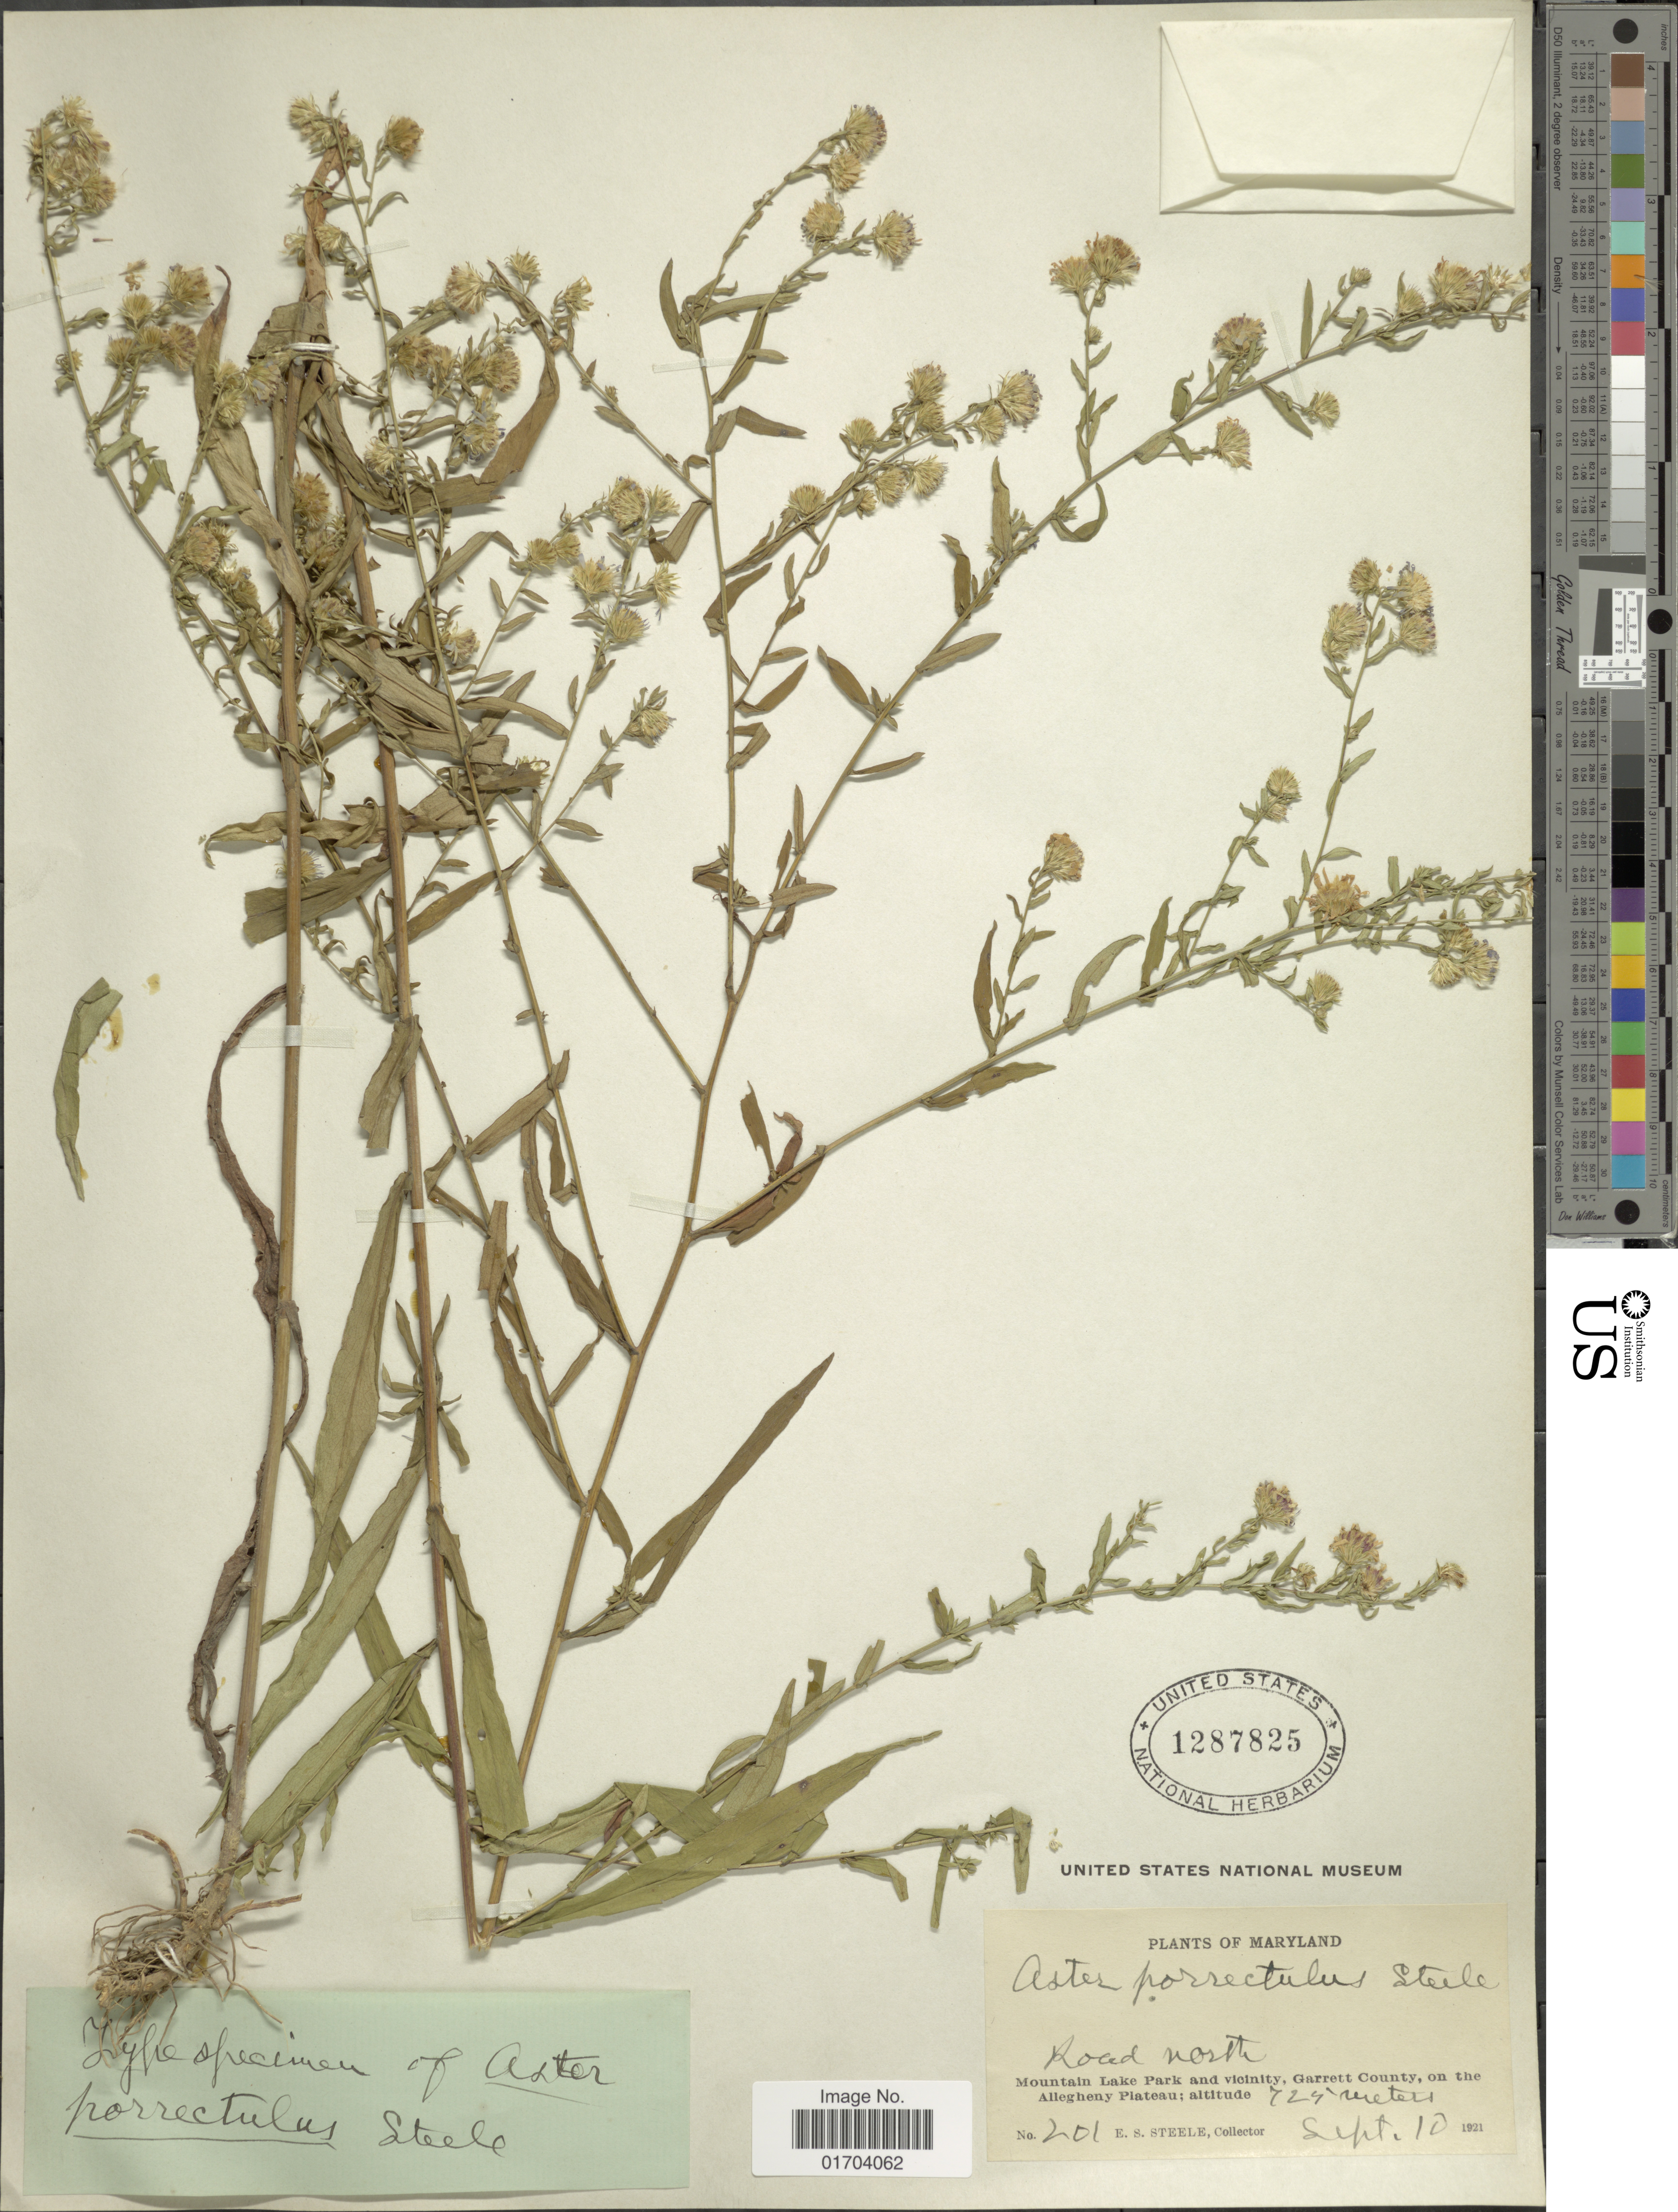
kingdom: Plantae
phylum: Tracheophyta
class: Magnoliopsida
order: Asterales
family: Asteraceae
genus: Aster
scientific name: Aster porrectulus E.S. Steele sp. nov. ined.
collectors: E. Steele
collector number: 201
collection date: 1921-09-10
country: United States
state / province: Maryland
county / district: Garrett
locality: Road north, Mountain Lake Park and Vicinity, Garrett County, on the Allegheny Plateau.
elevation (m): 725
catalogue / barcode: US 1287825